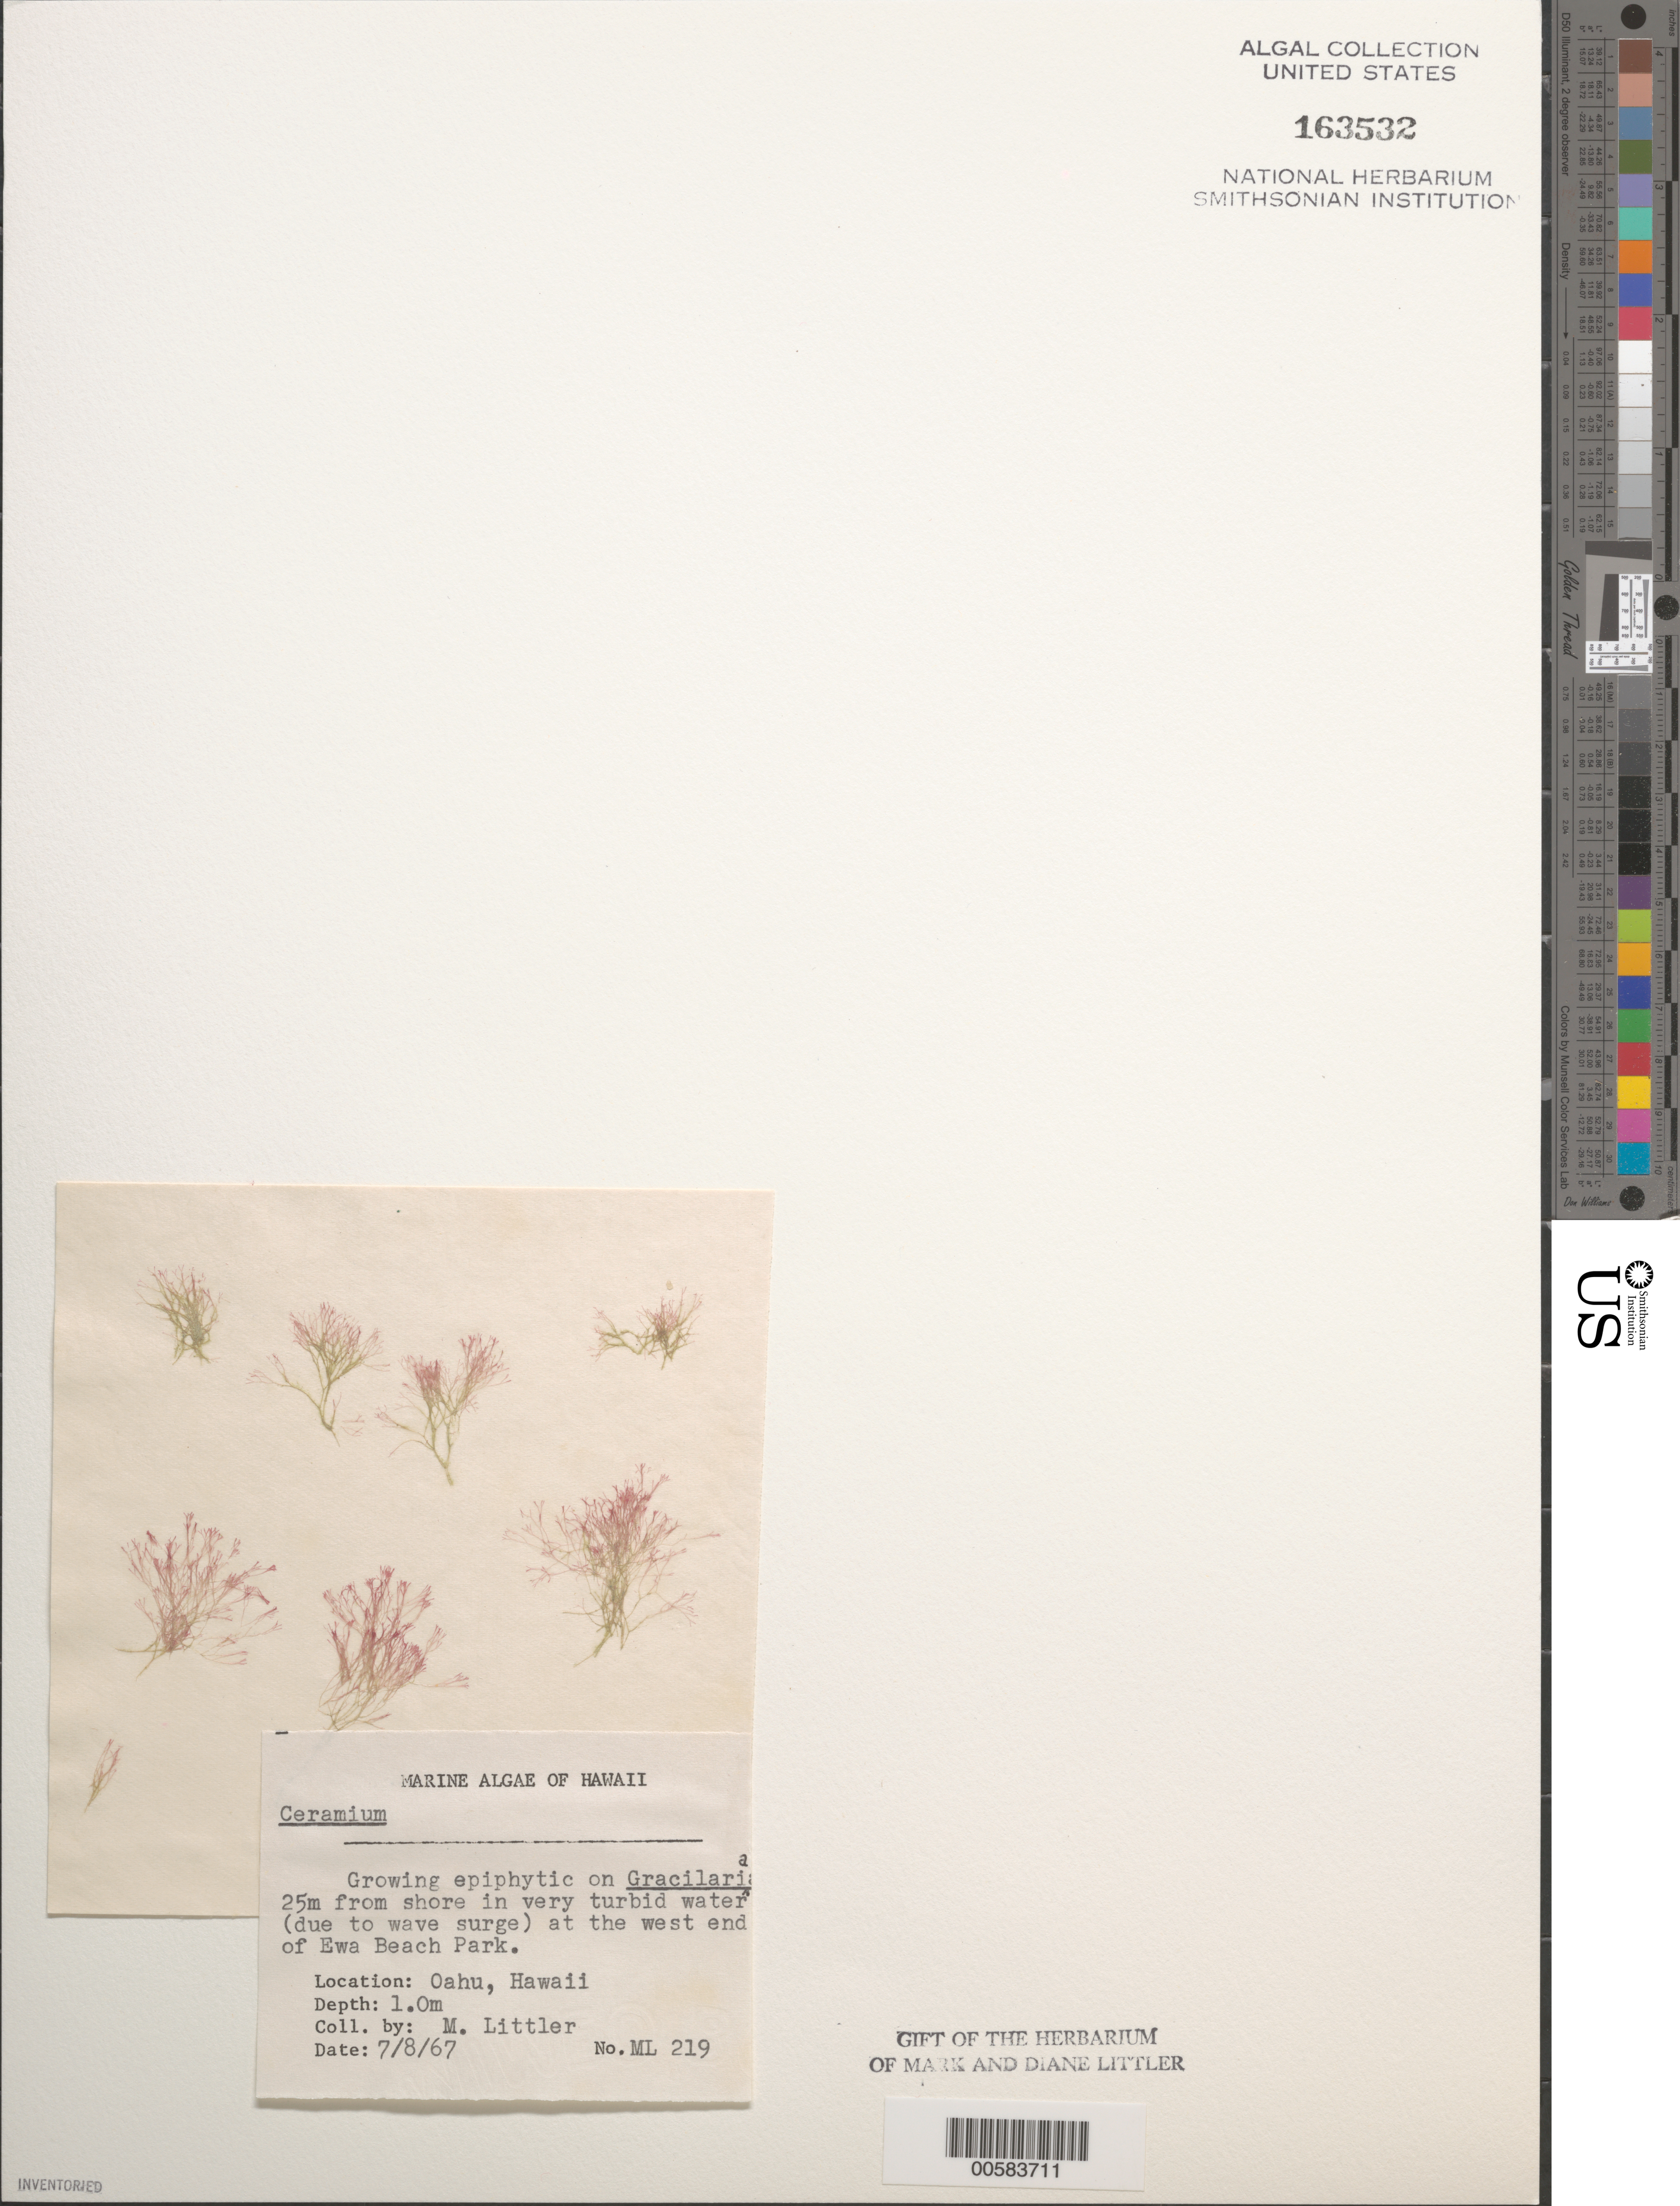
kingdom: Plantae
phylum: Rhodophyta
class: Florideophyceae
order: Ceramiales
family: Ceramiaceae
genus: Ceramium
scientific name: Ceramium sp.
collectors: M. M. Littler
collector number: ML 219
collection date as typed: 08 Jul 1967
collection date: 1967-07-08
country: United States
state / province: Hawaii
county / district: Honolulu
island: Oahu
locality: Ewa Beach Park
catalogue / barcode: US 163532